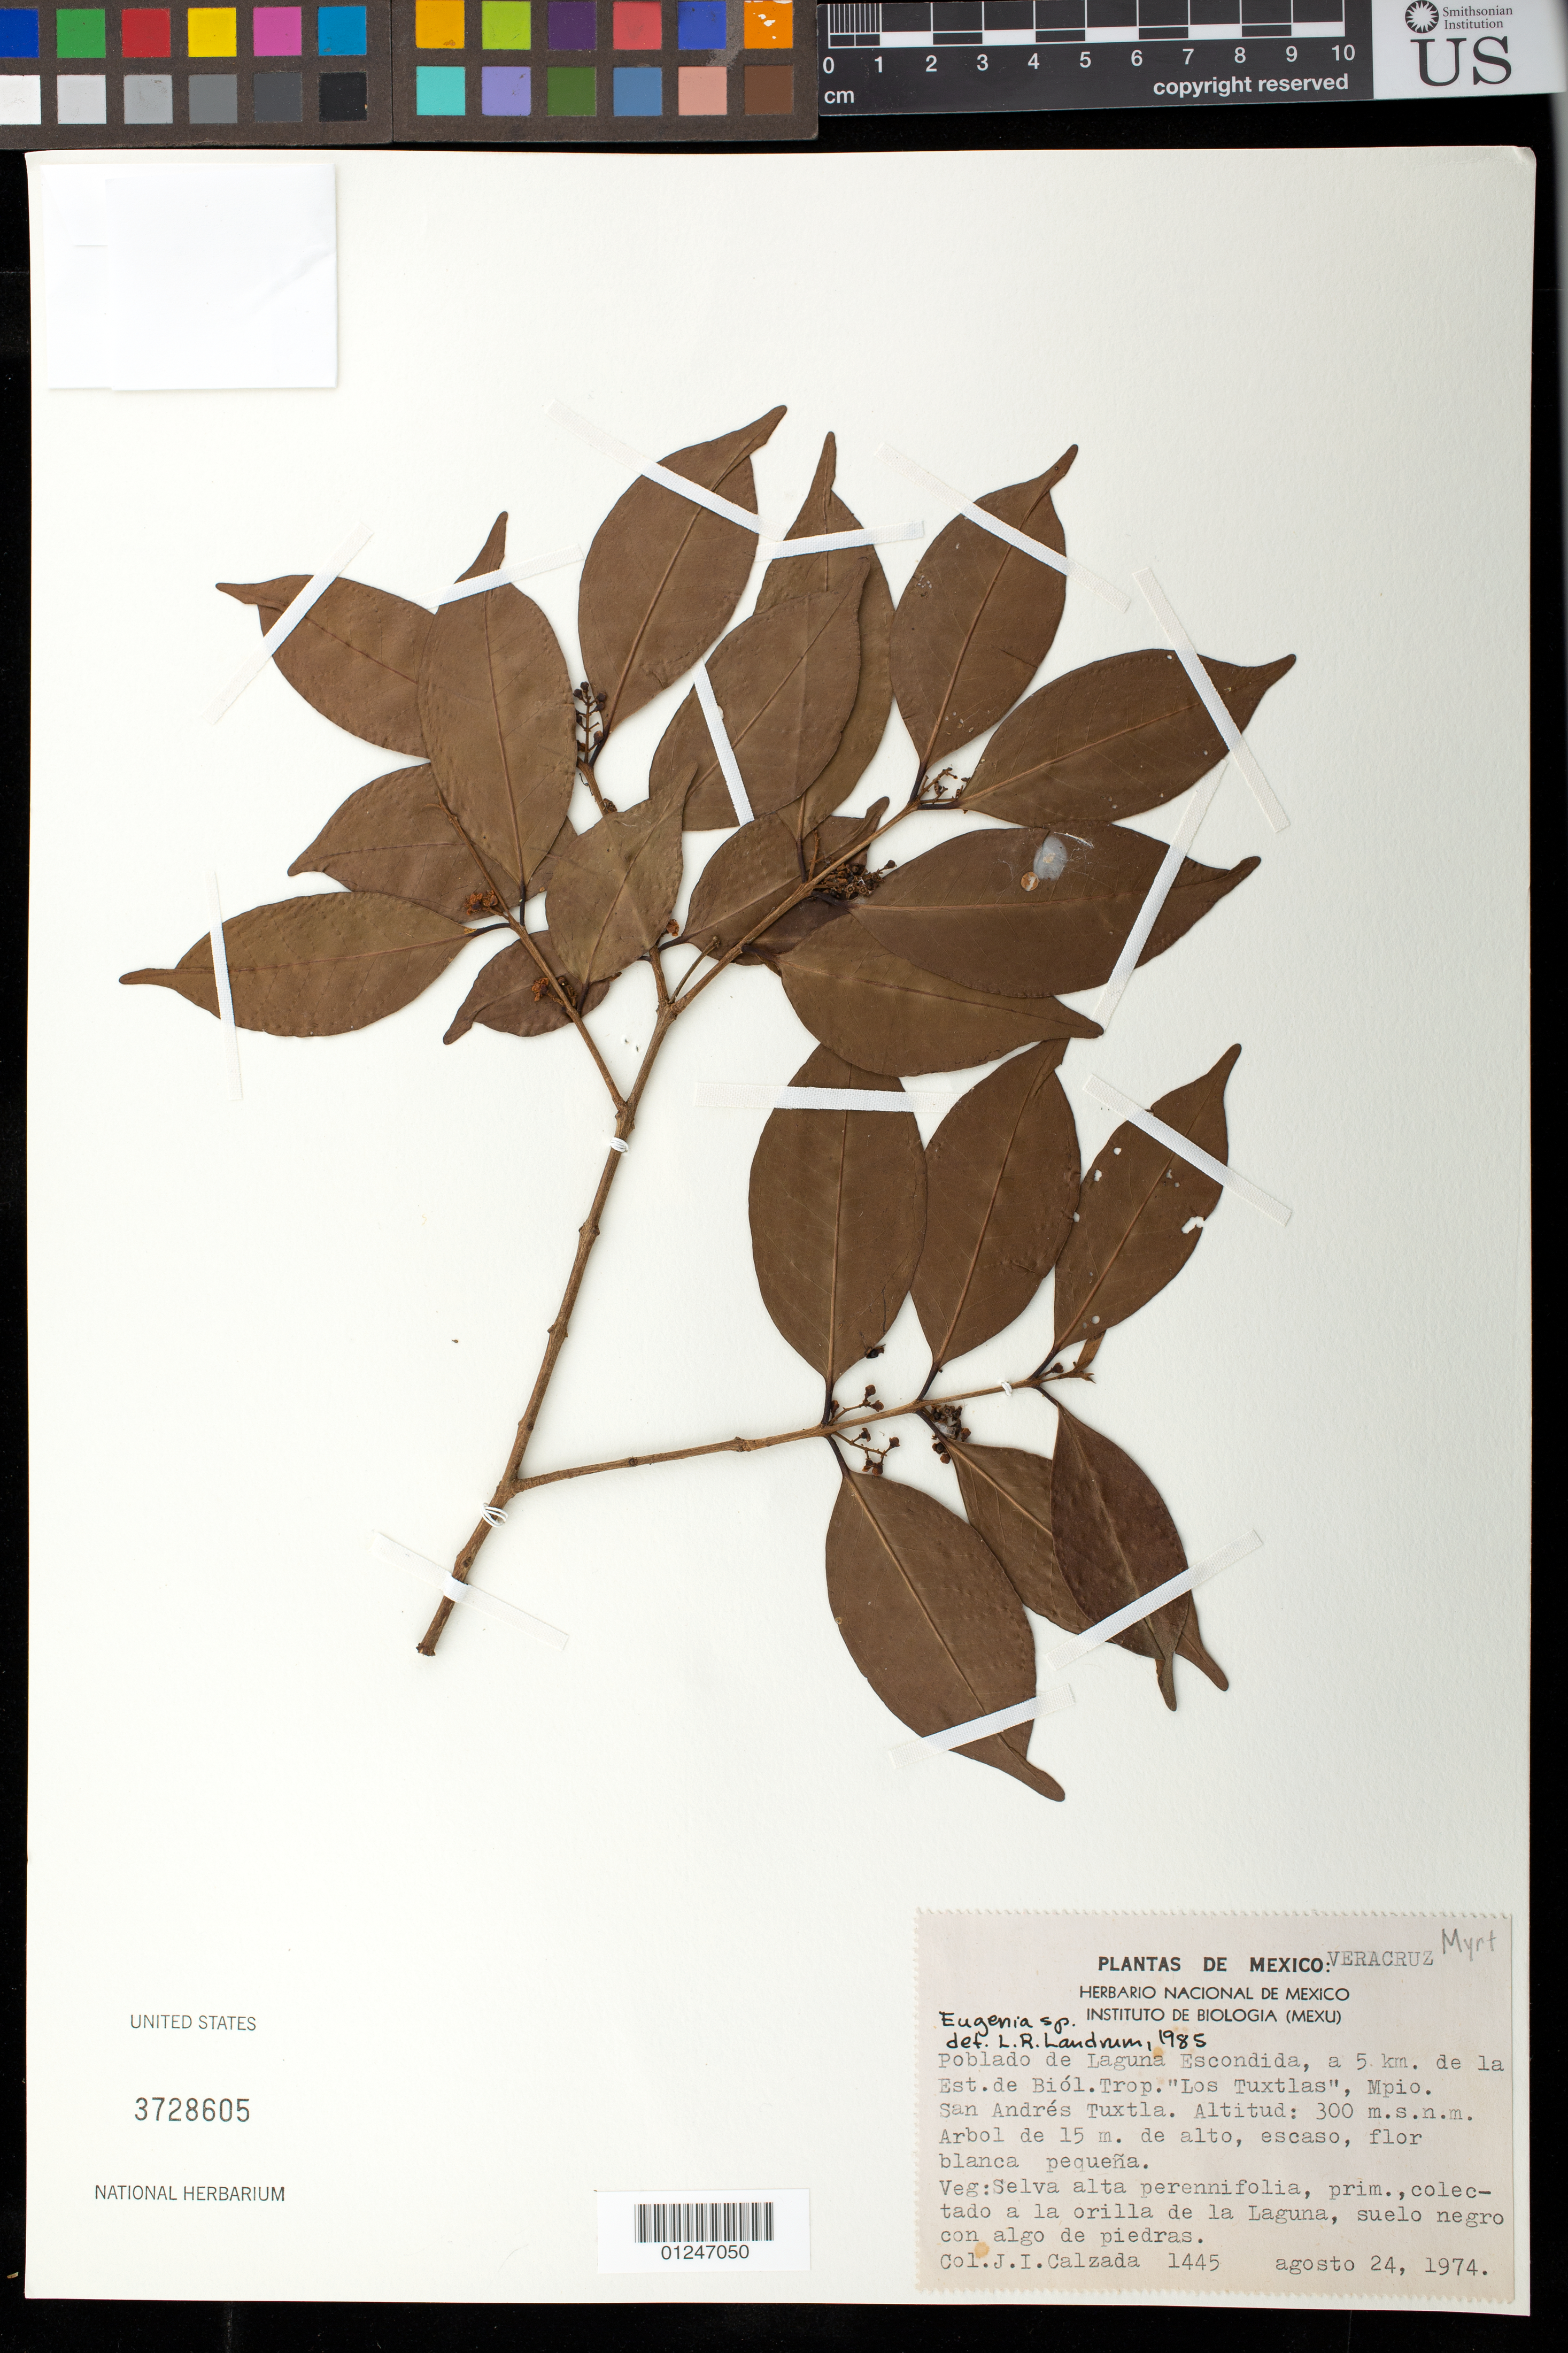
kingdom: Plantae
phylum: Tracheophyta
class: Magnoliopsida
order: Myrtales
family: Myrtaceae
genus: Eugenia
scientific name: Eugenia sp.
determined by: Landrum, L. R.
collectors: J. I. Calzada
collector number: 1445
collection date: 1974-08-24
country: Mexico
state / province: Veracruz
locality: Poblado de Laguna Escondida, a 5 km de la Est. de Biol. Trop. "Los Tuxtlas", Mpio. San Andres Tuxtla.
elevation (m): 300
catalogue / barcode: US 3728605